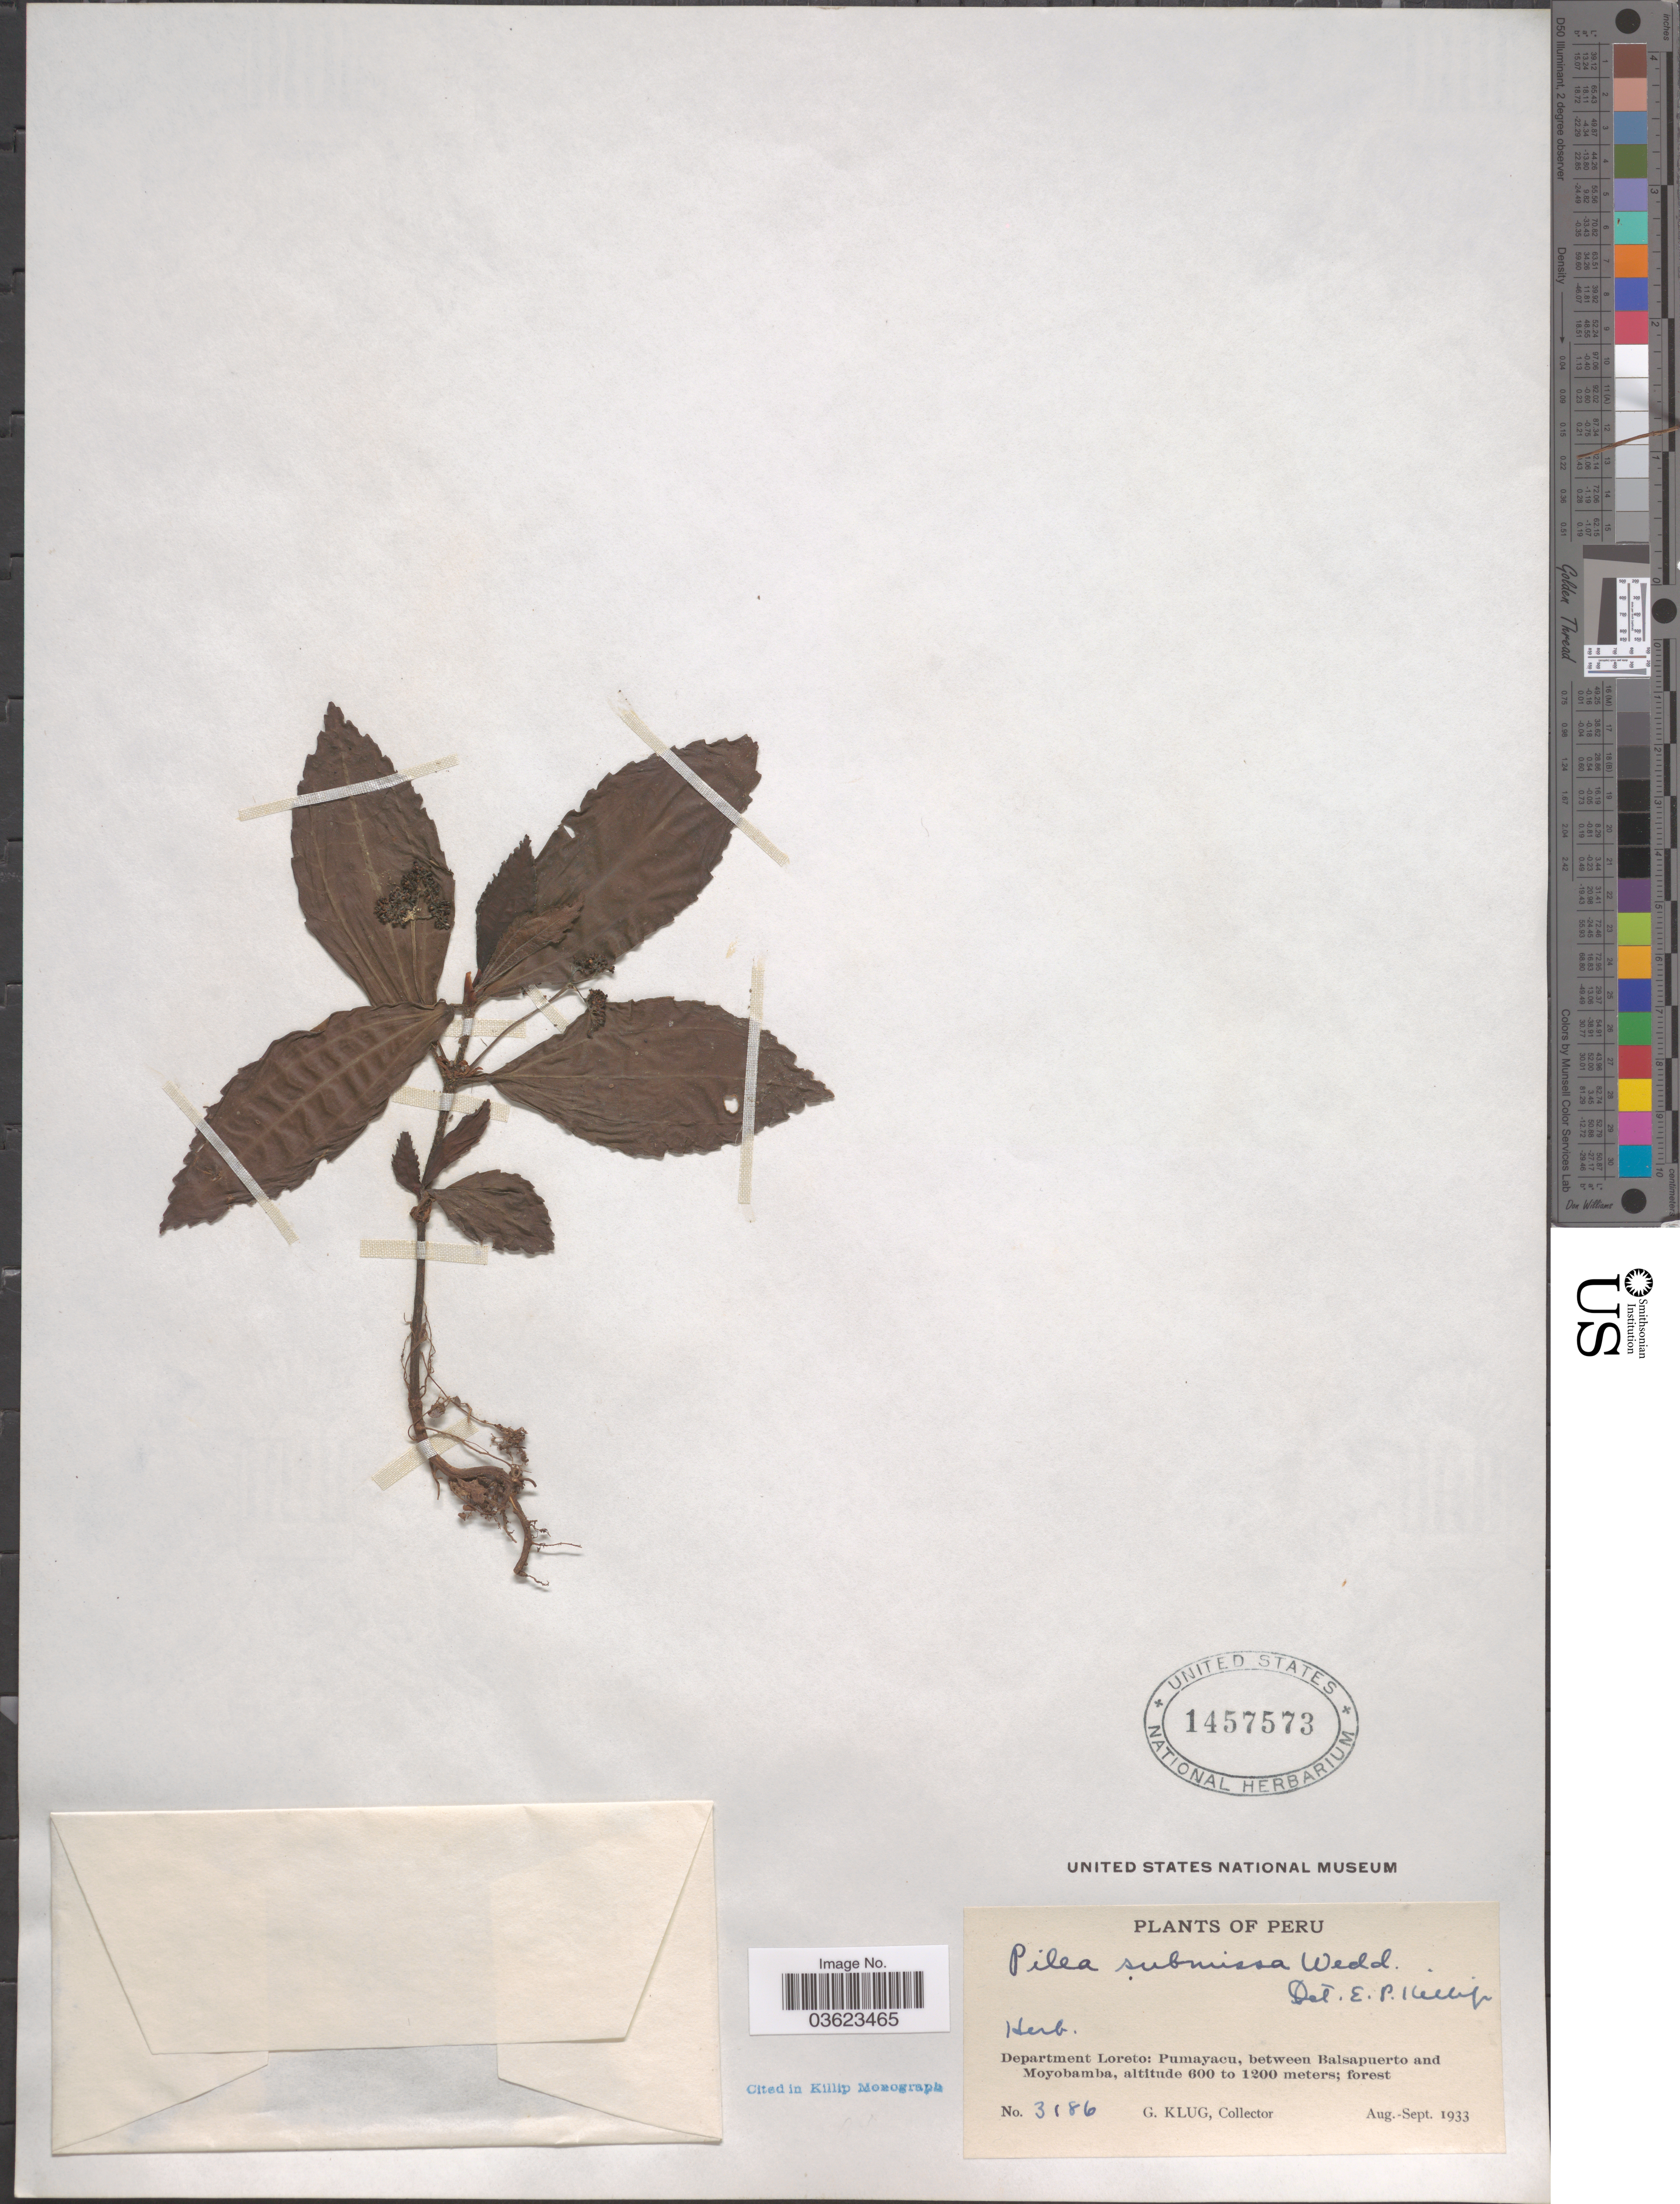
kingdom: Plantae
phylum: Tracheophyta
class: Magnoliopsida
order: Rosales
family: Urticaceae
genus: Pilea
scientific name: Pilea submissa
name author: Wedd.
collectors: G. Klug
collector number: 3186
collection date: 1933-08/1933-09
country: Peru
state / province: Loreto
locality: Department Loreto: Pumayacu, between Balsapuerto and Moyobamba.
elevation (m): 600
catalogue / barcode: US 1457573